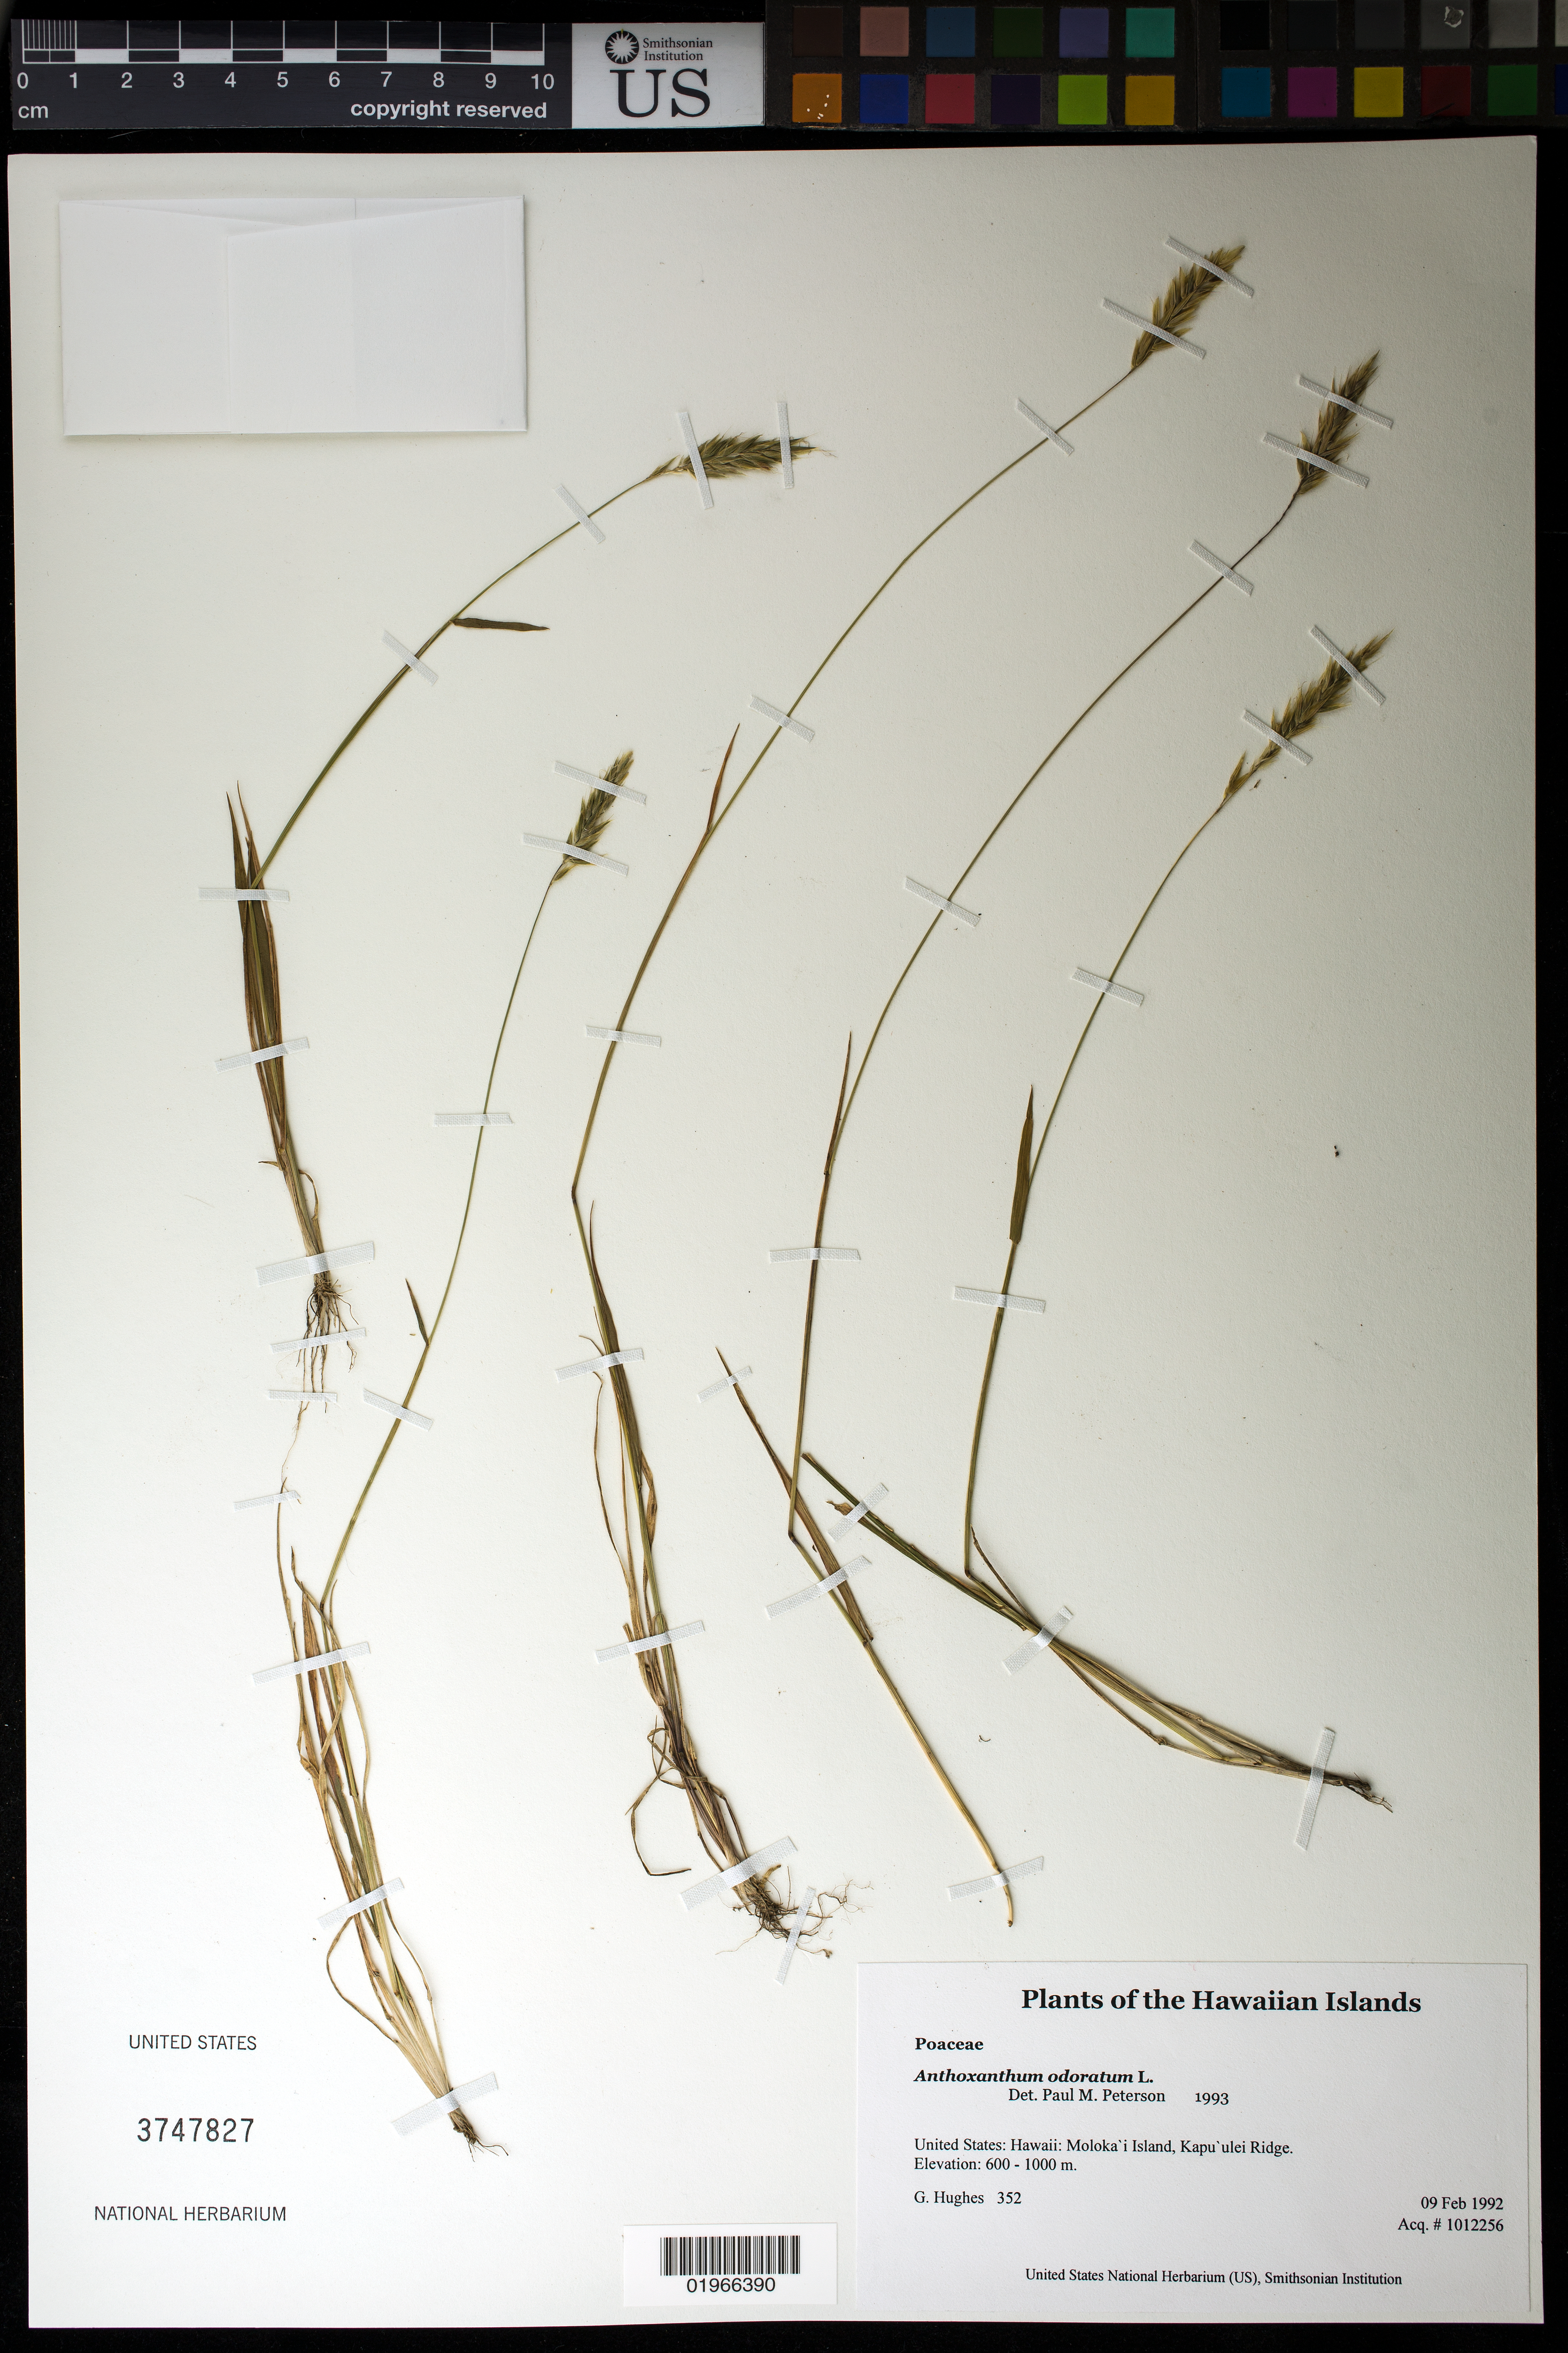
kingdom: Plantae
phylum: Tracheophyta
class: Liliopsida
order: Poales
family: Poaceae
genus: Anthoxanthum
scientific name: Anthoxanthum odoratum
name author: L.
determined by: Peterson, Paul M., (BOT), Smithsonian Institution - National Museum of Natural History (UNITED STATES)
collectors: G. Hughes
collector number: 352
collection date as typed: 2-9-92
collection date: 1992-02-09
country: United States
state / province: Hawaii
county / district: Maui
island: Moloka'i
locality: Kapu'ulei Ridge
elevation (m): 600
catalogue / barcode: US 3747827